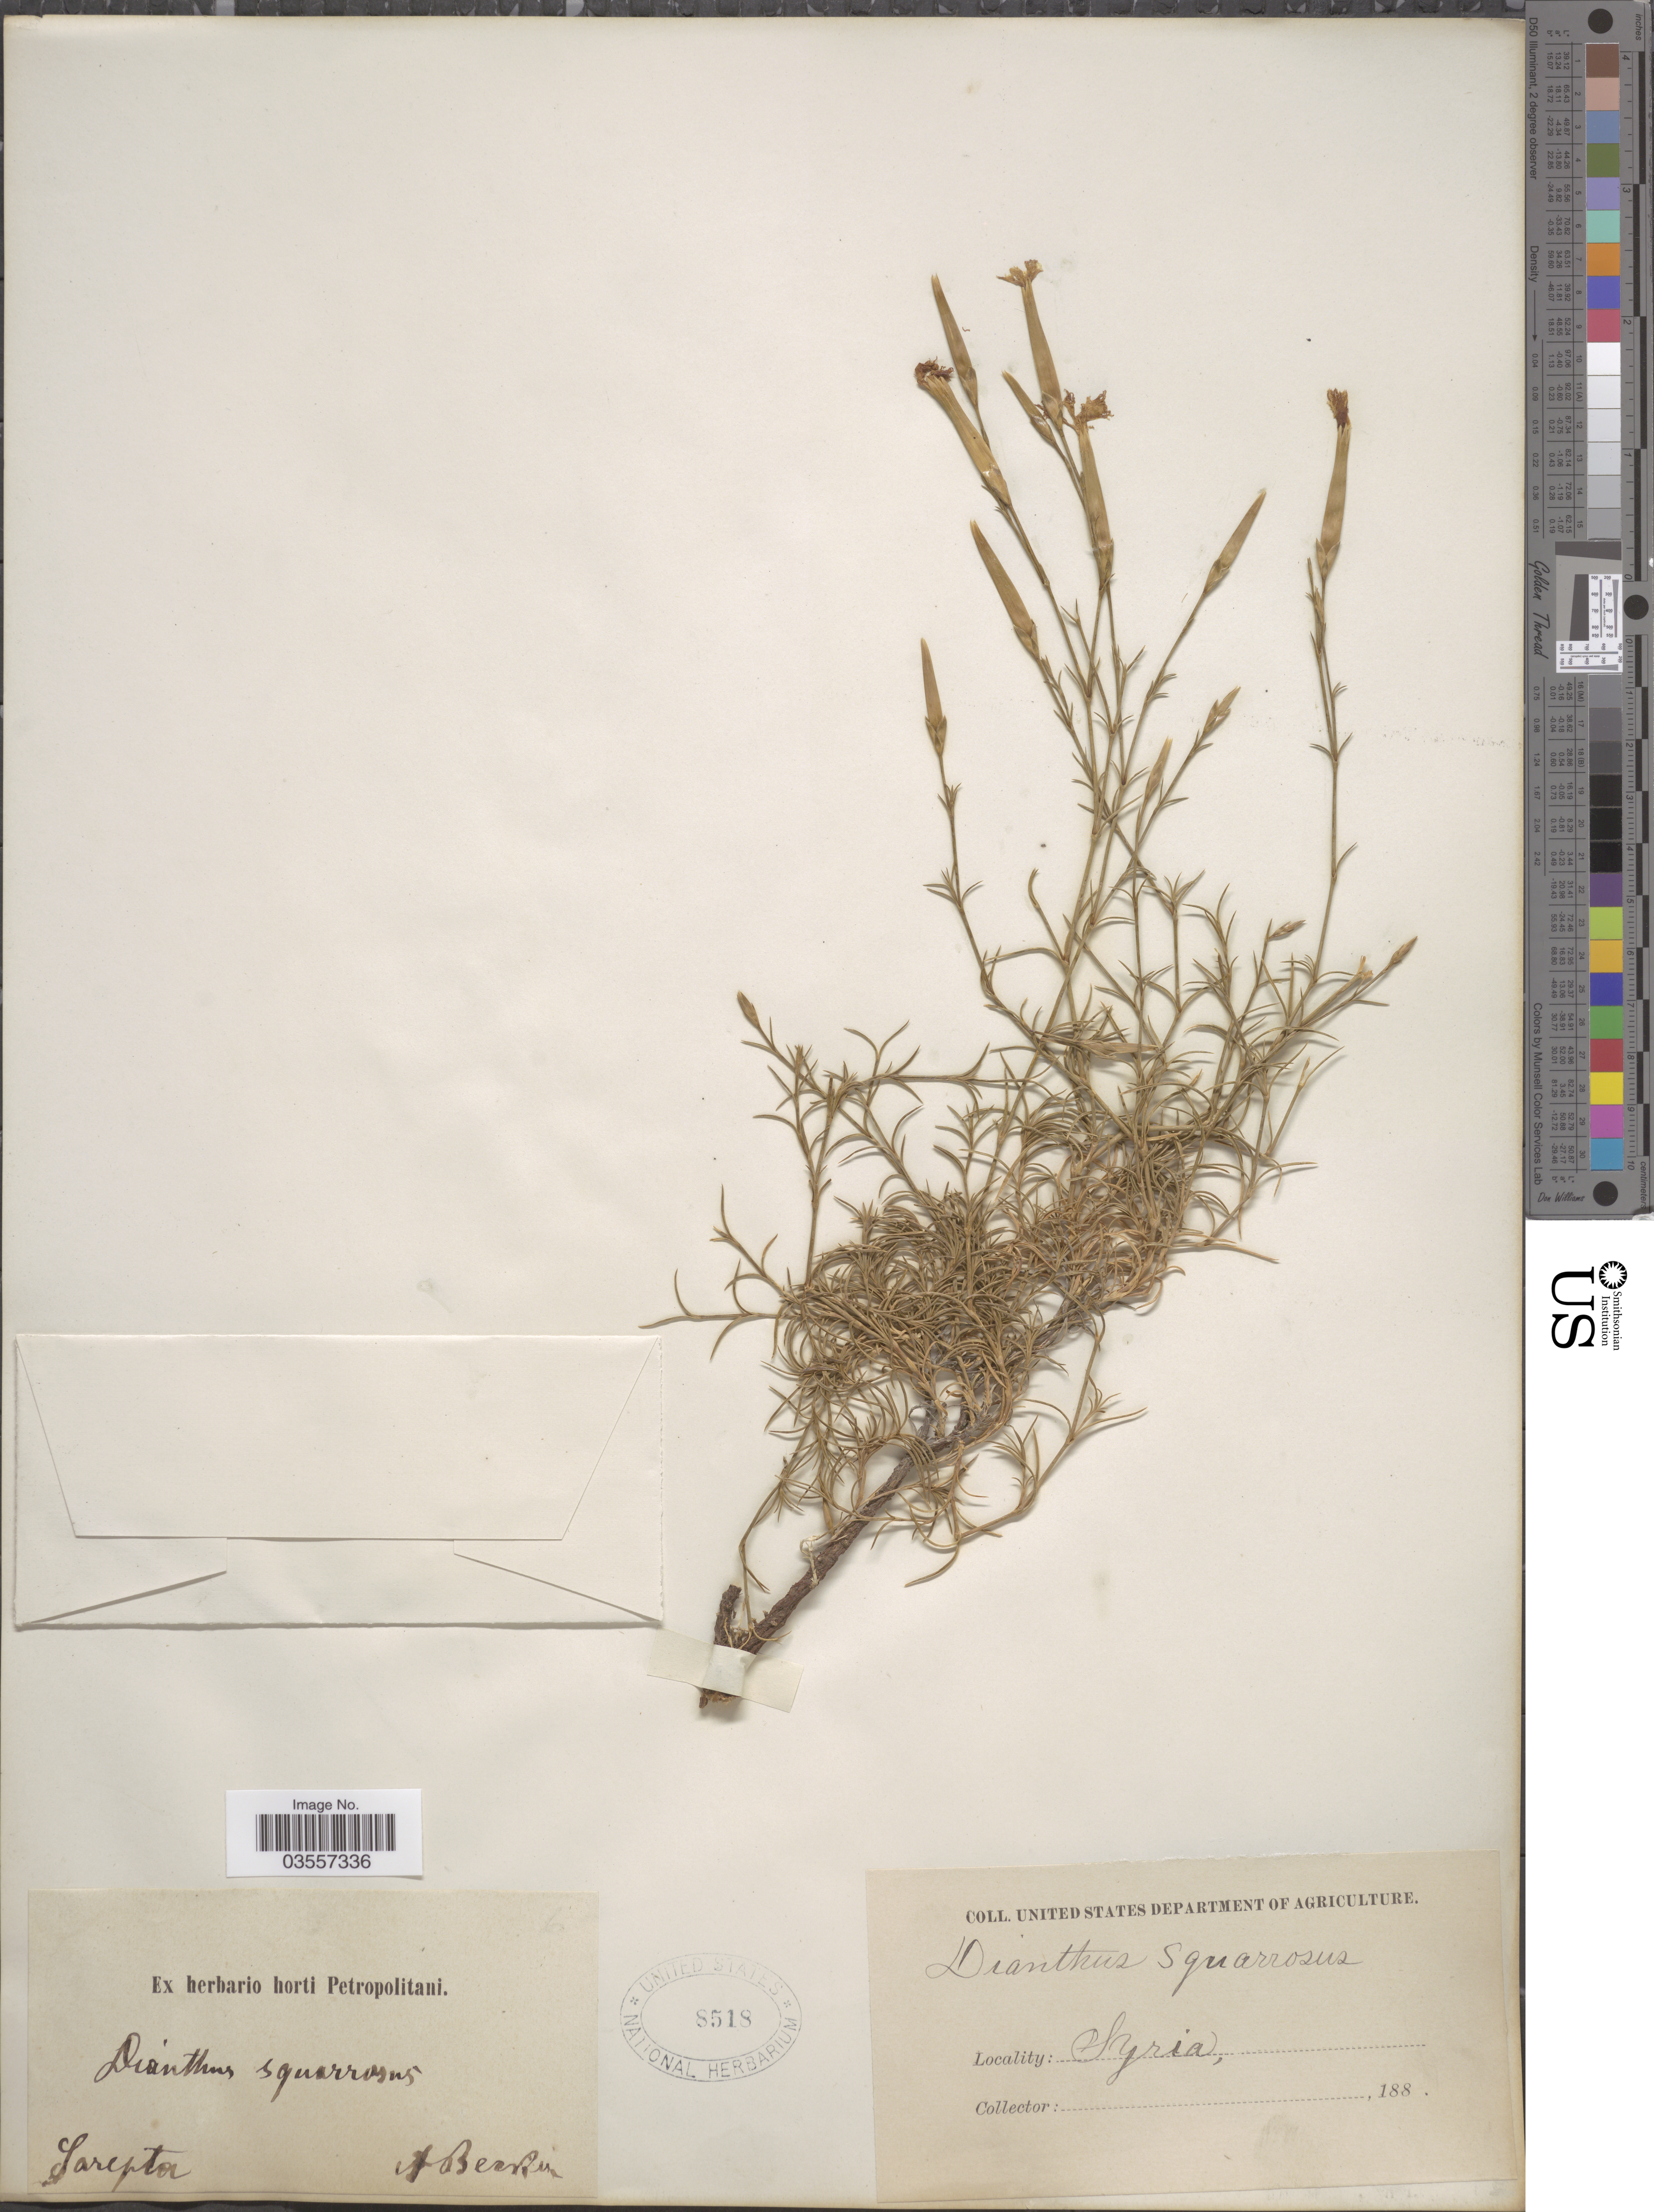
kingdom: Plantae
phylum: Tracheophyta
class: Magnoliopsida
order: Caryophyllales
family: Caryophyllaceae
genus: Dianthus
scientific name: Dianthus squarrosus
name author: M. Bieb.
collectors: A. Becker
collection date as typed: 188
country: Russian Federation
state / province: Volgograd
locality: Sarepta.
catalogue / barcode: US 8518